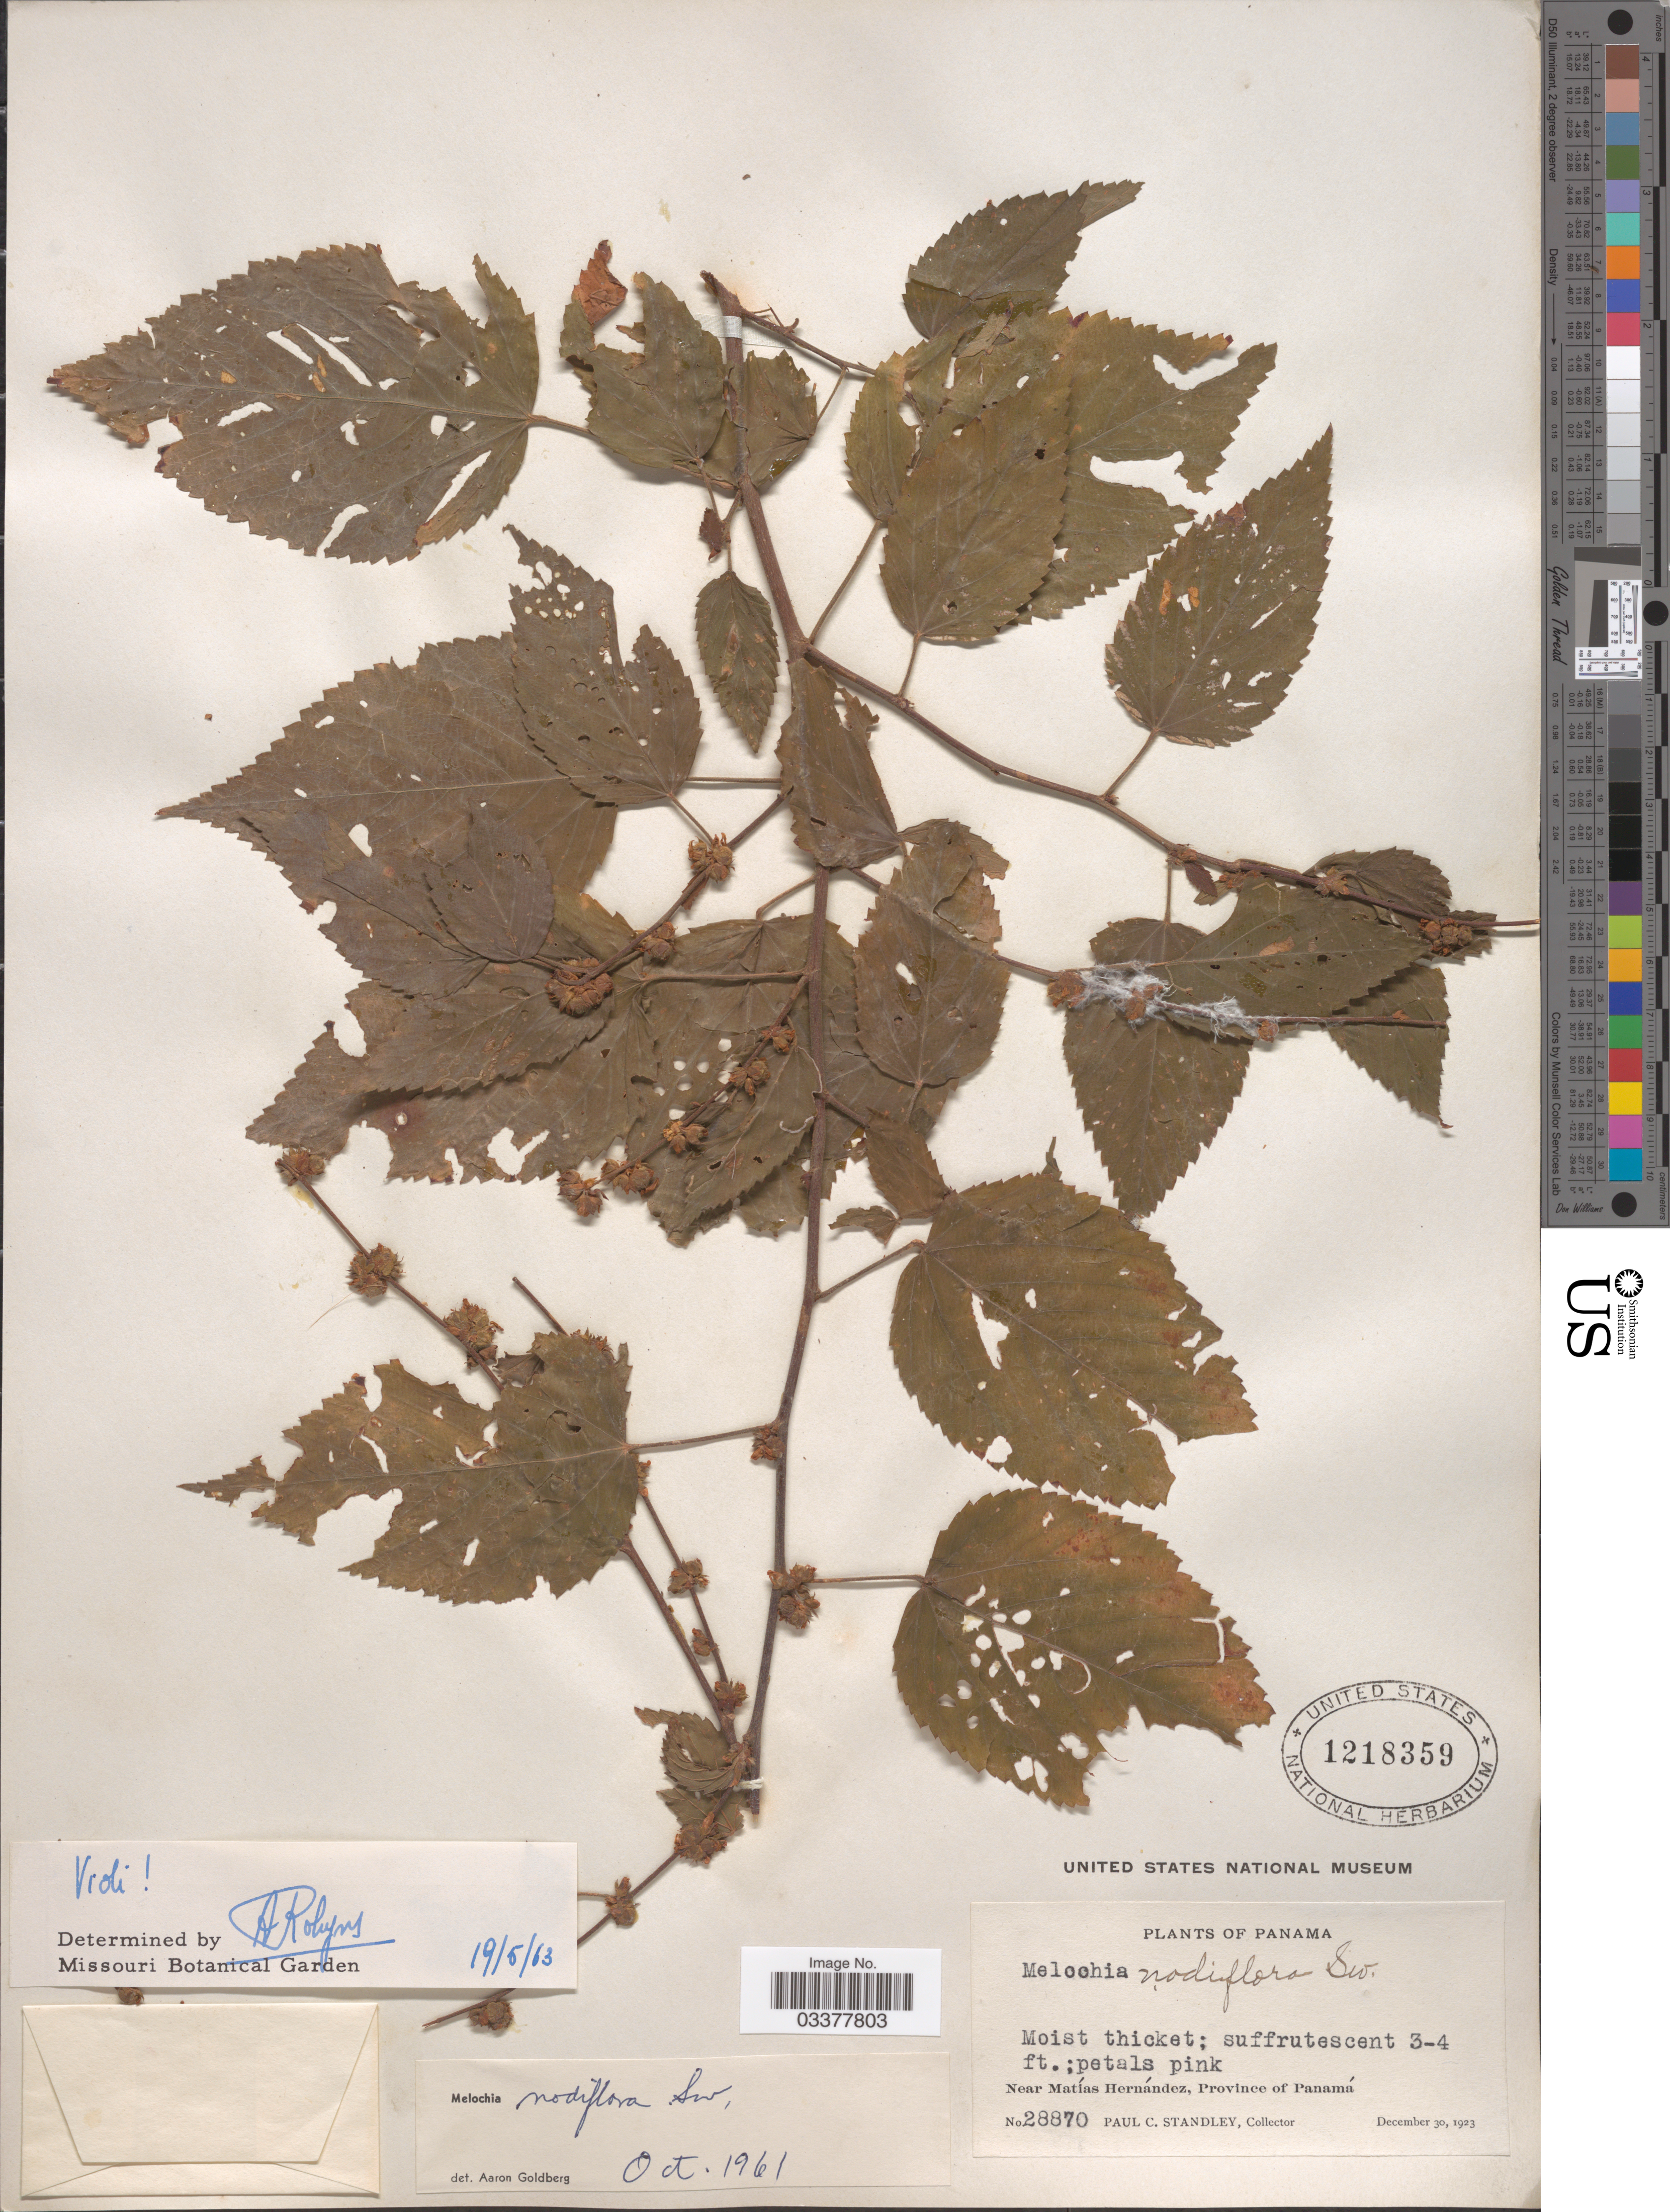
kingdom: Plantae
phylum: Tracheophyta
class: Magnoliopsida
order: Malvales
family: Malvaceae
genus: Melochia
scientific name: Melochia nodiflora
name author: Sw.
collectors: P. C. Standley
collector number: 28870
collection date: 1923-12-30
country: Panama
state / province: Panamá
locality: Near Matías Hernández.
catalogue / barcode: US 1218359